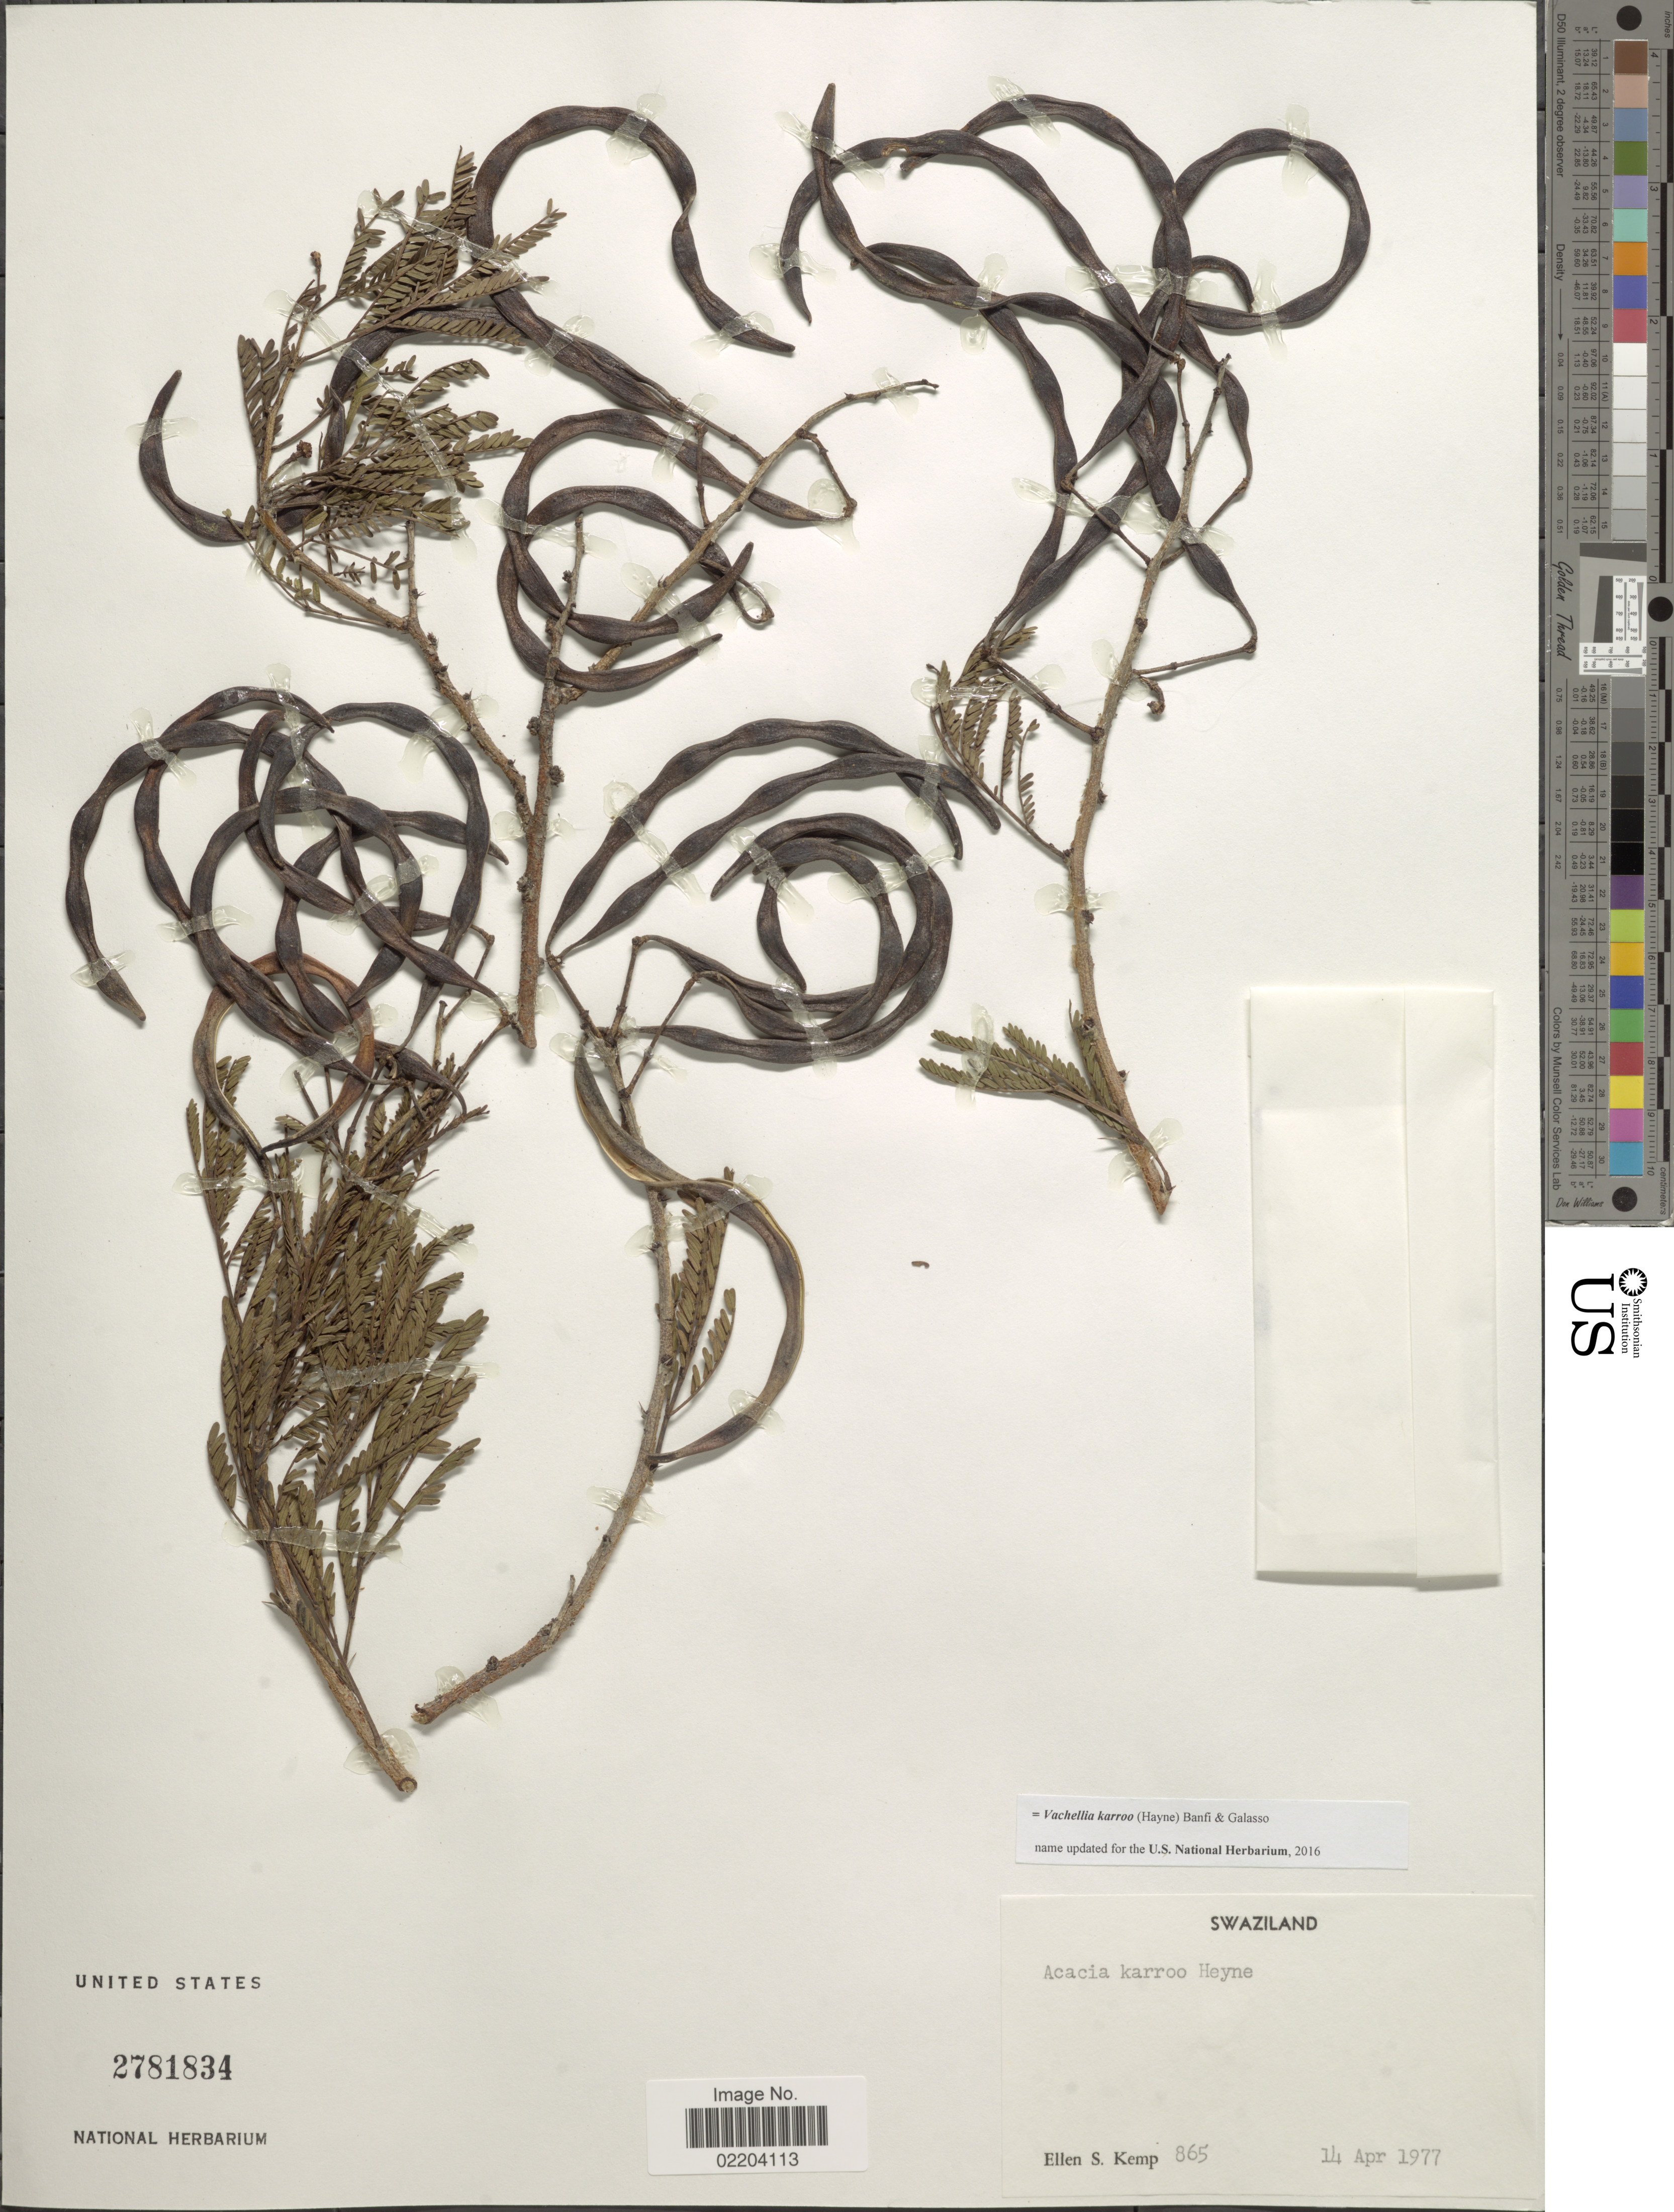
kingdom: Plantae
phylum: Tracheophyta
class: Magnoliopsida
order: Fabales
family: Fabaceae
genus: Vachellia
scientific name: Vachellia karroo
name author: (Hayne) Banfi & Galasso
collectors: E. S. Kemp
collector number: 865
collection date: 1977-04-14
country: Eswatini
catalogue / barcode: US 2781834